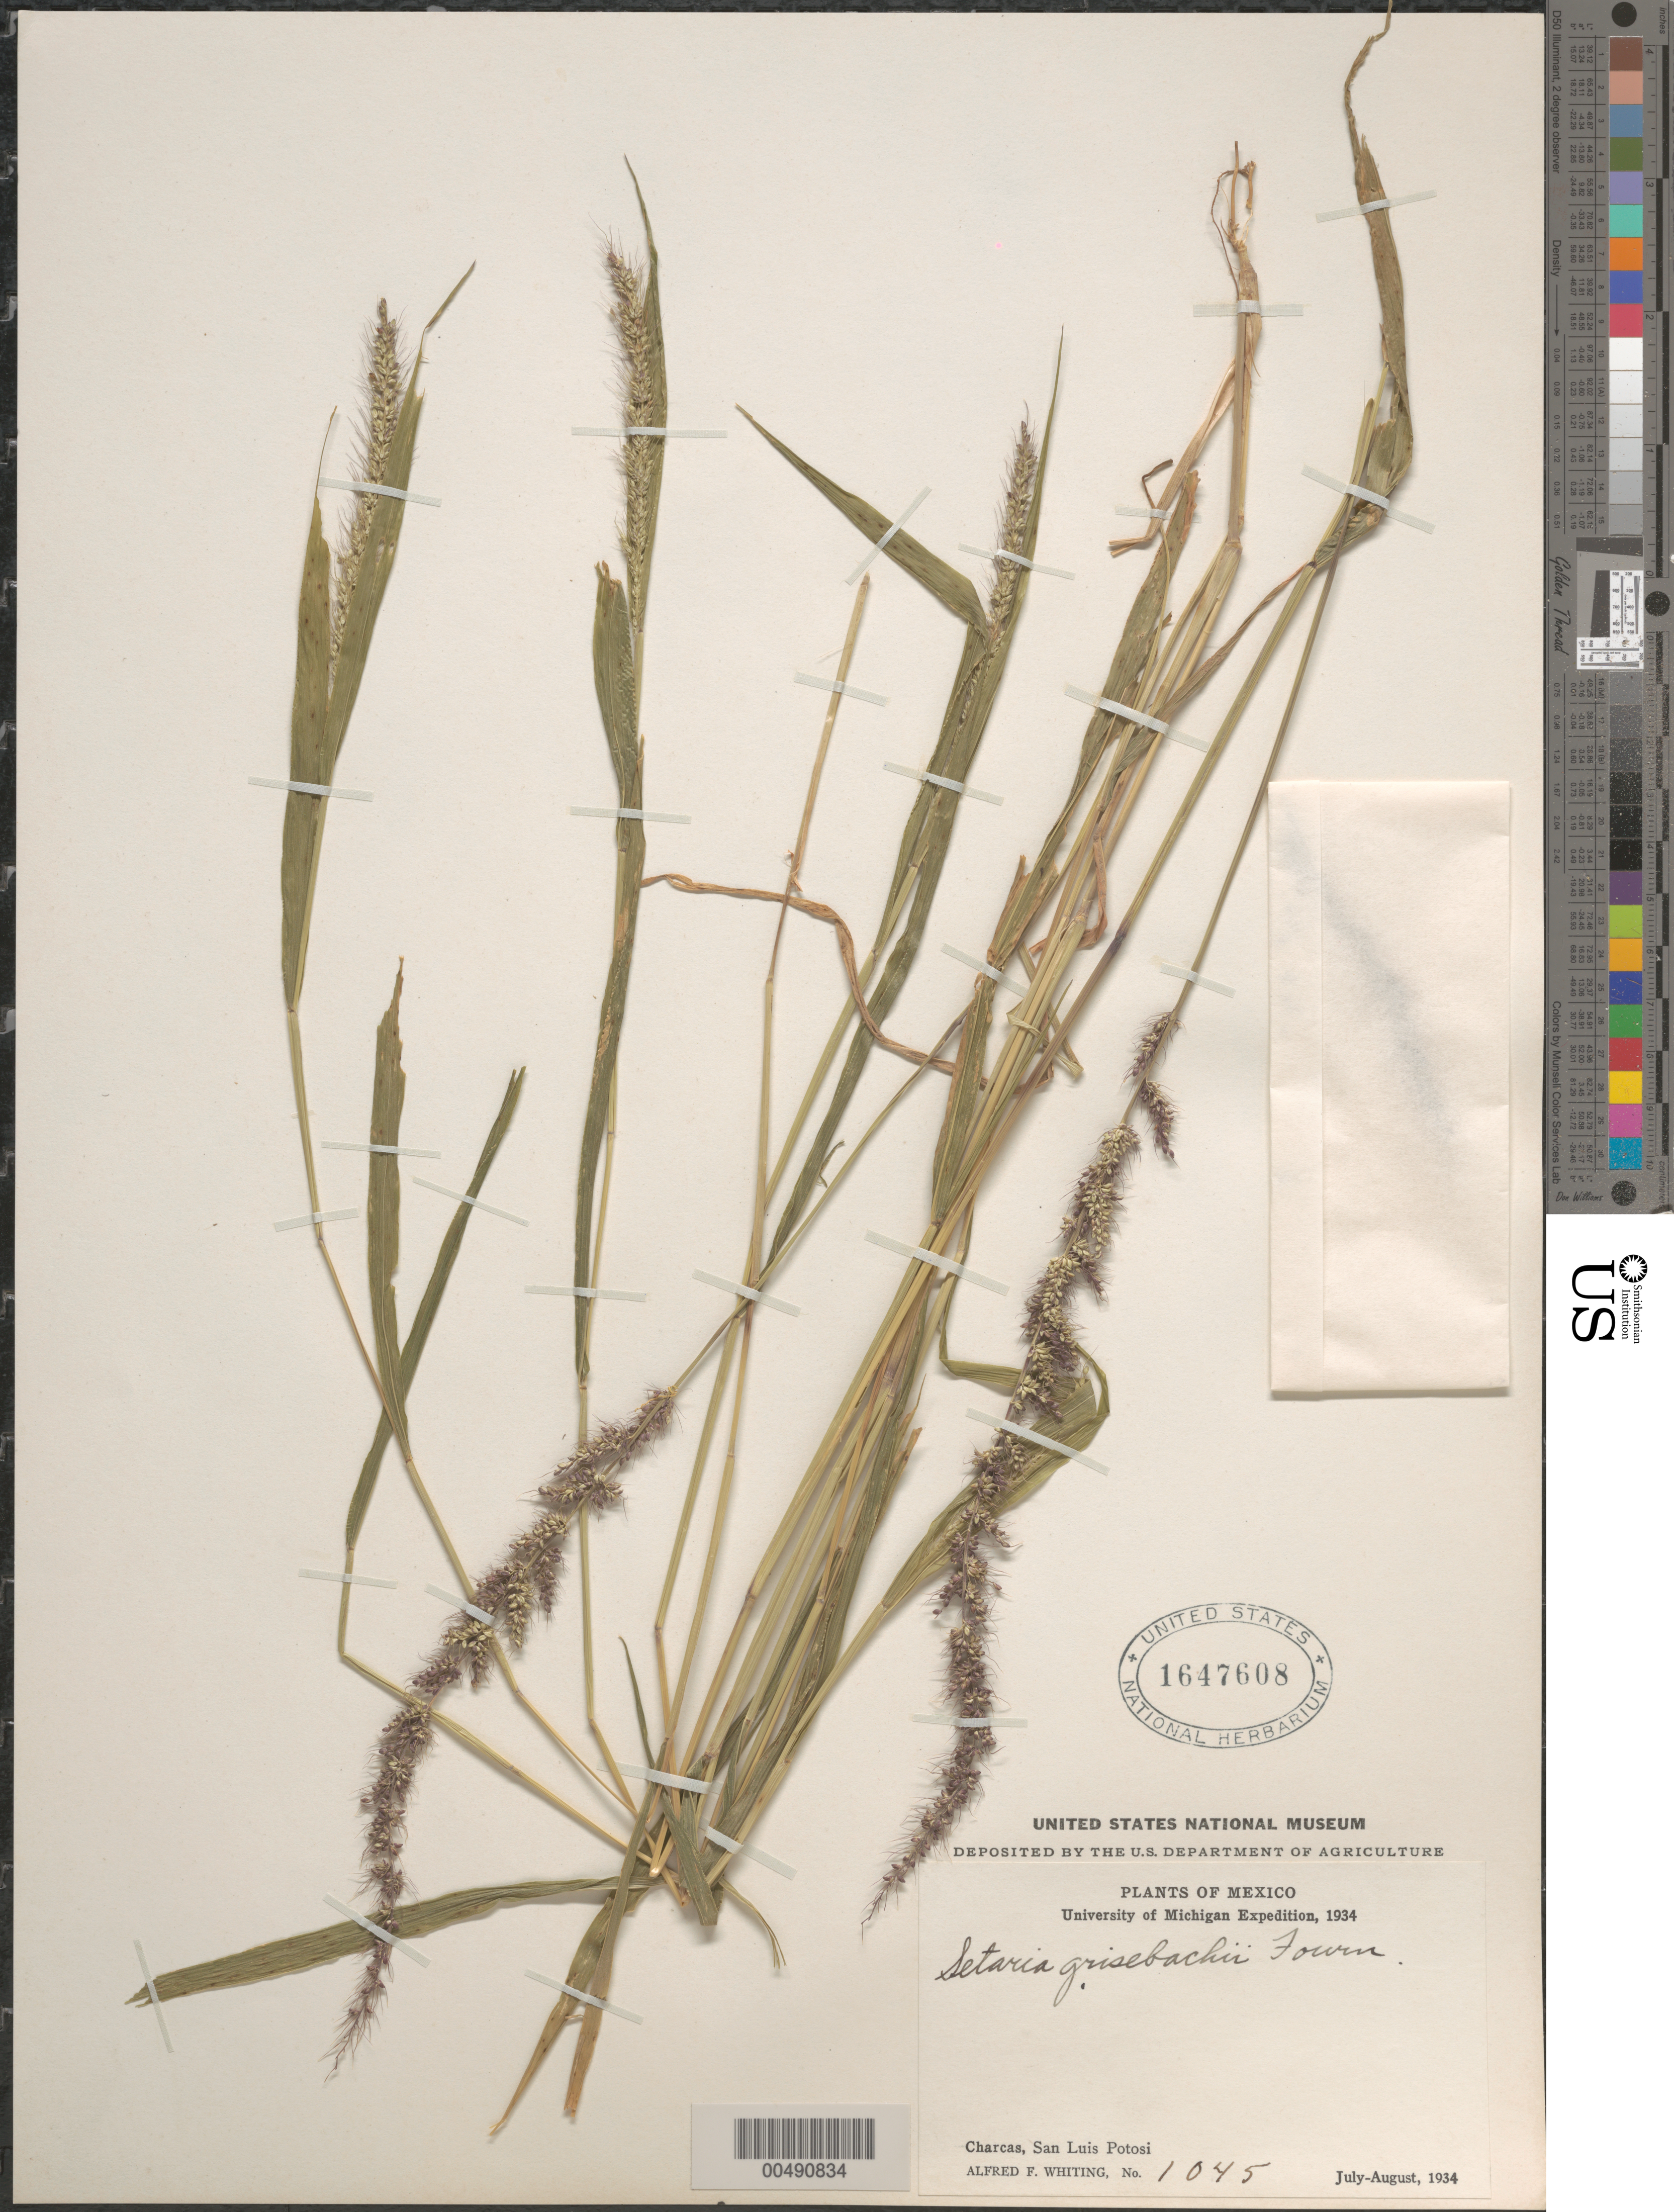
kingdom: Plantae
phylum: Tracheophyta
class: Liliopsida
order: Poales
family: Poaceae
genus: Setaria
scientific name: Setaria grisebachii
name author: E. Fourn.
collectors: A. F. Whiting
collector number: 1045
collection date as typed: Jul 1934 to Aug 1934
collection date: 1934-07/1934-08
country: Mexico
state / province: San Luis Potosi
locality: Charcas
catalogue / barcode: US 1647608